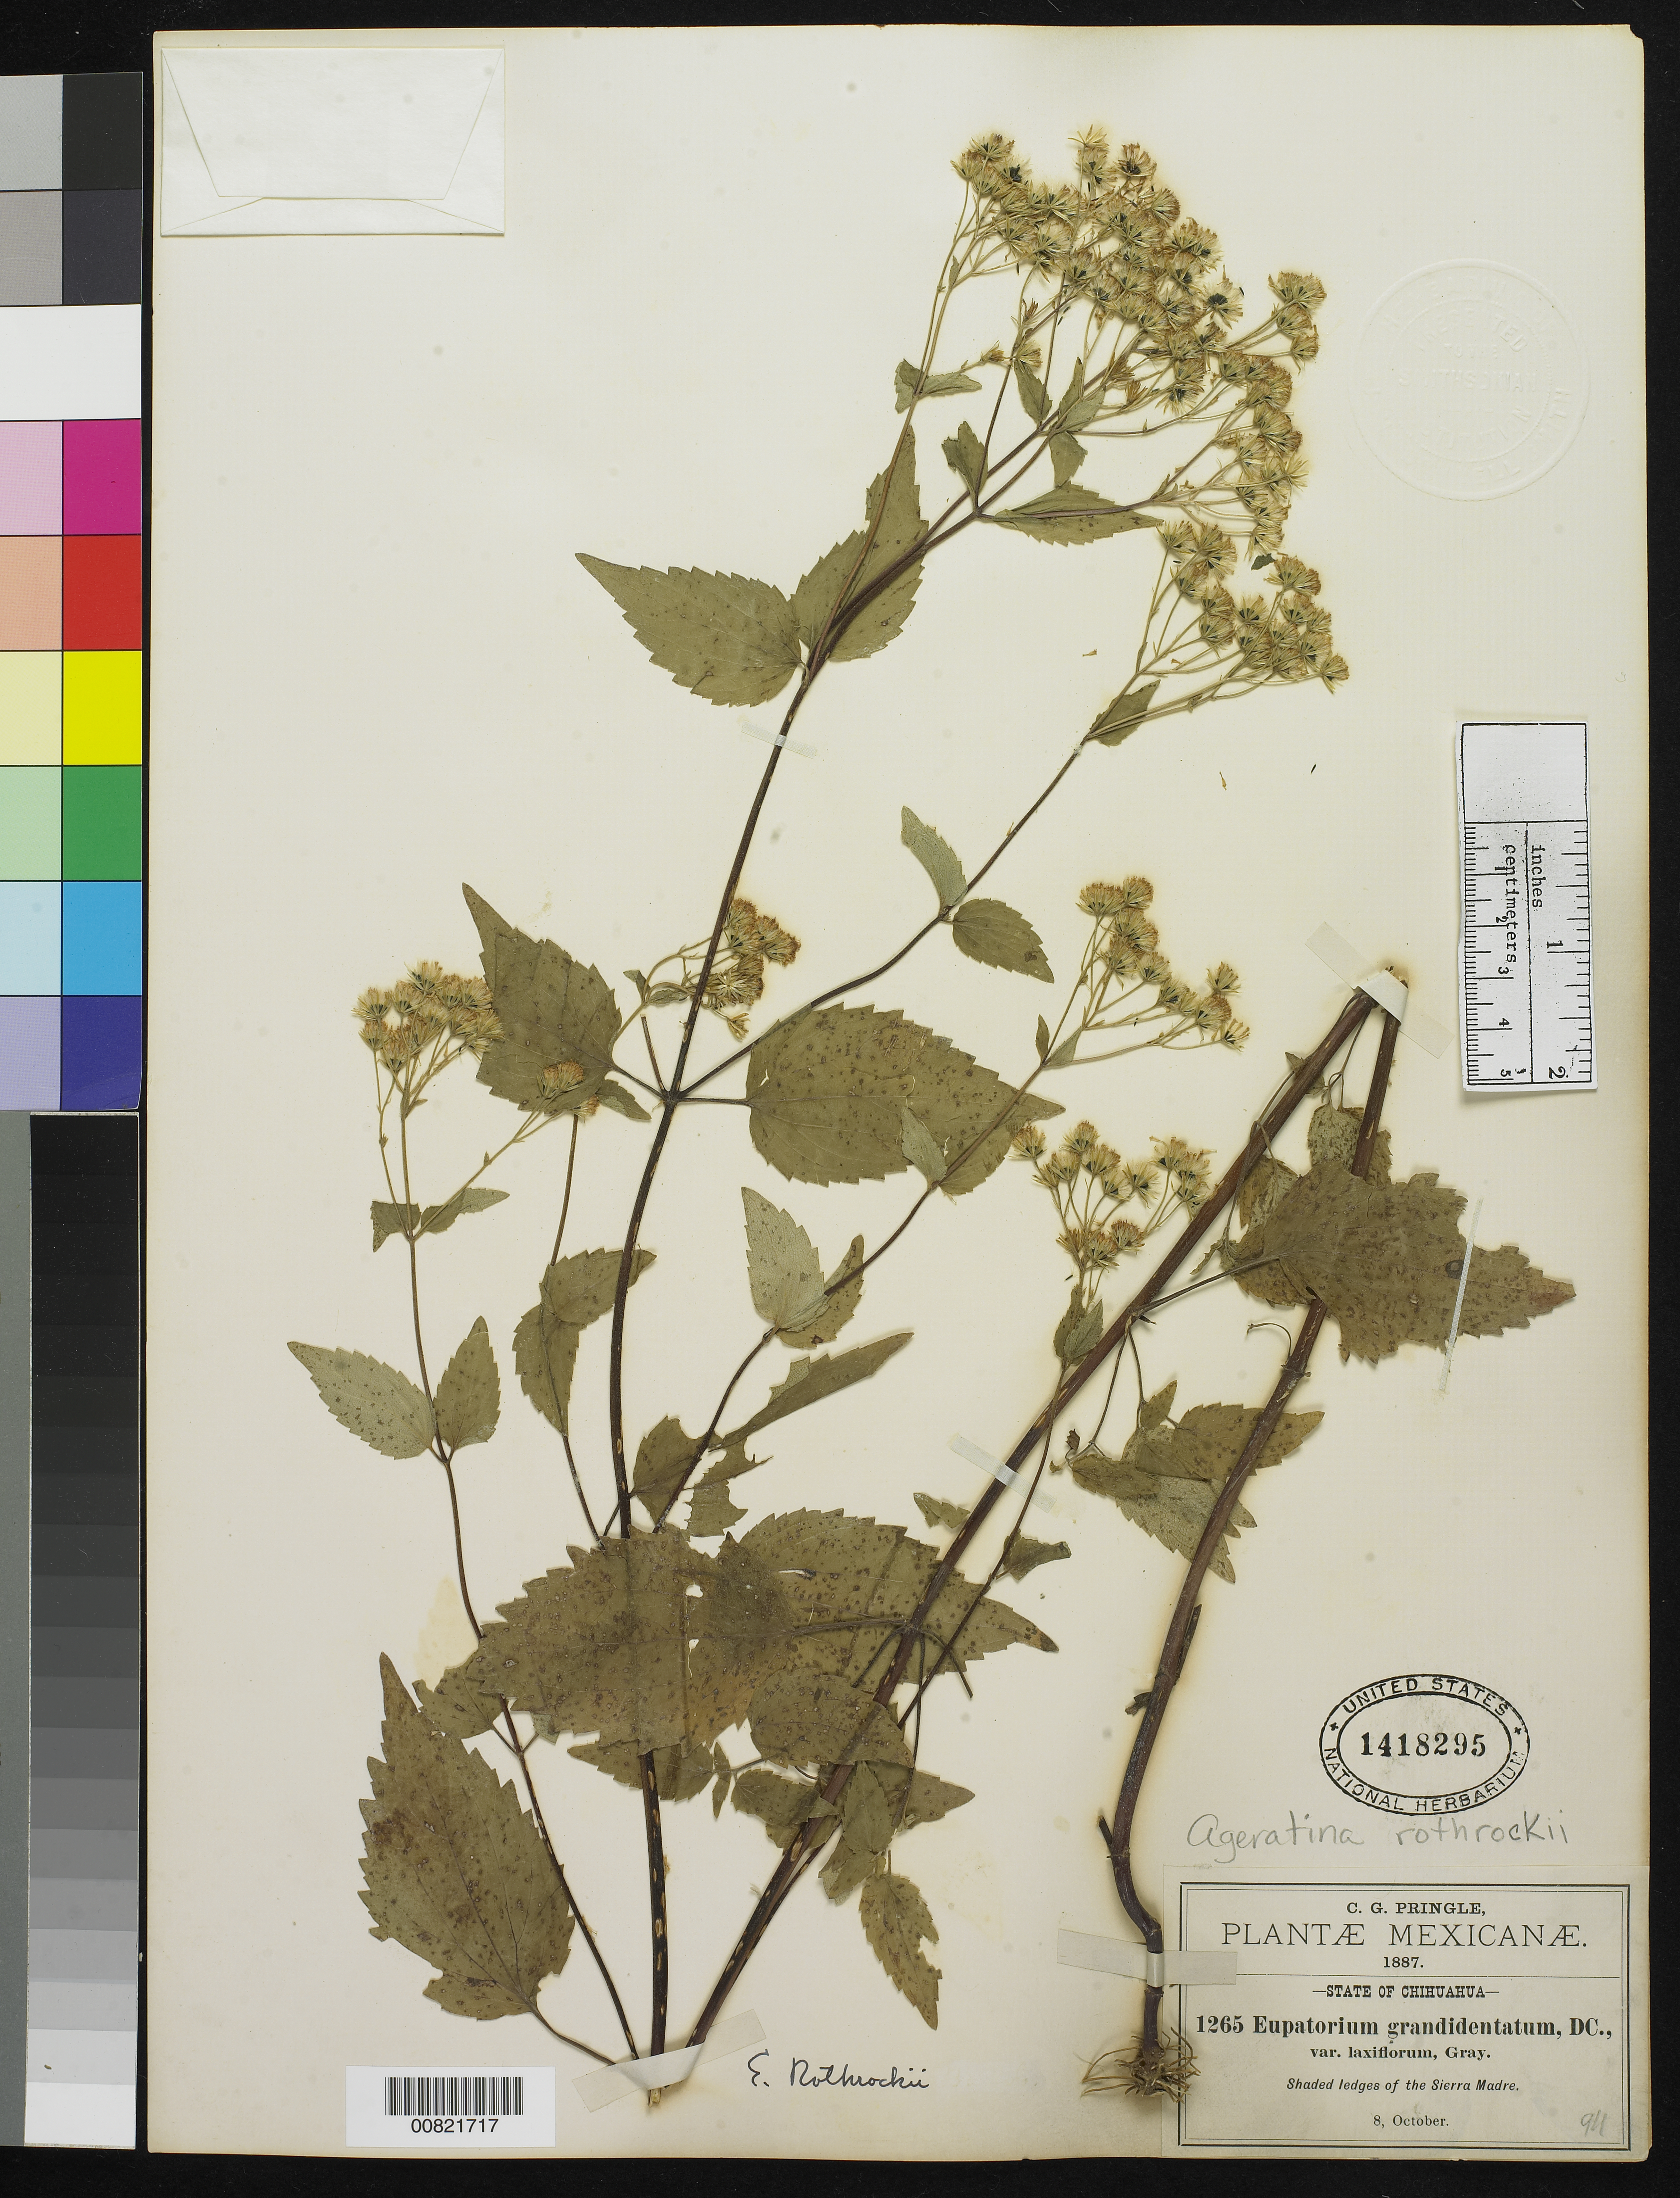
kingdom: Plantae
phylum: Tracheophyta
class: Magnoliopsida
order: Asterales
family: Asteraceae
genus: Ageratina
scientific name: Ageratina rothrockii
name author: (A. Gray) R.M. King & H. Rob.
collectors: C. G. Pringle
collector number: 1265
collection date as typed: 08 Oct 1887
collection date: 1887-10-08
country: Mexico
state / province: Chihuahua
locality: Sierra Madre, Chihuahua.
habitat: Shaded ledges.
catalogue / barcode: US 1418295